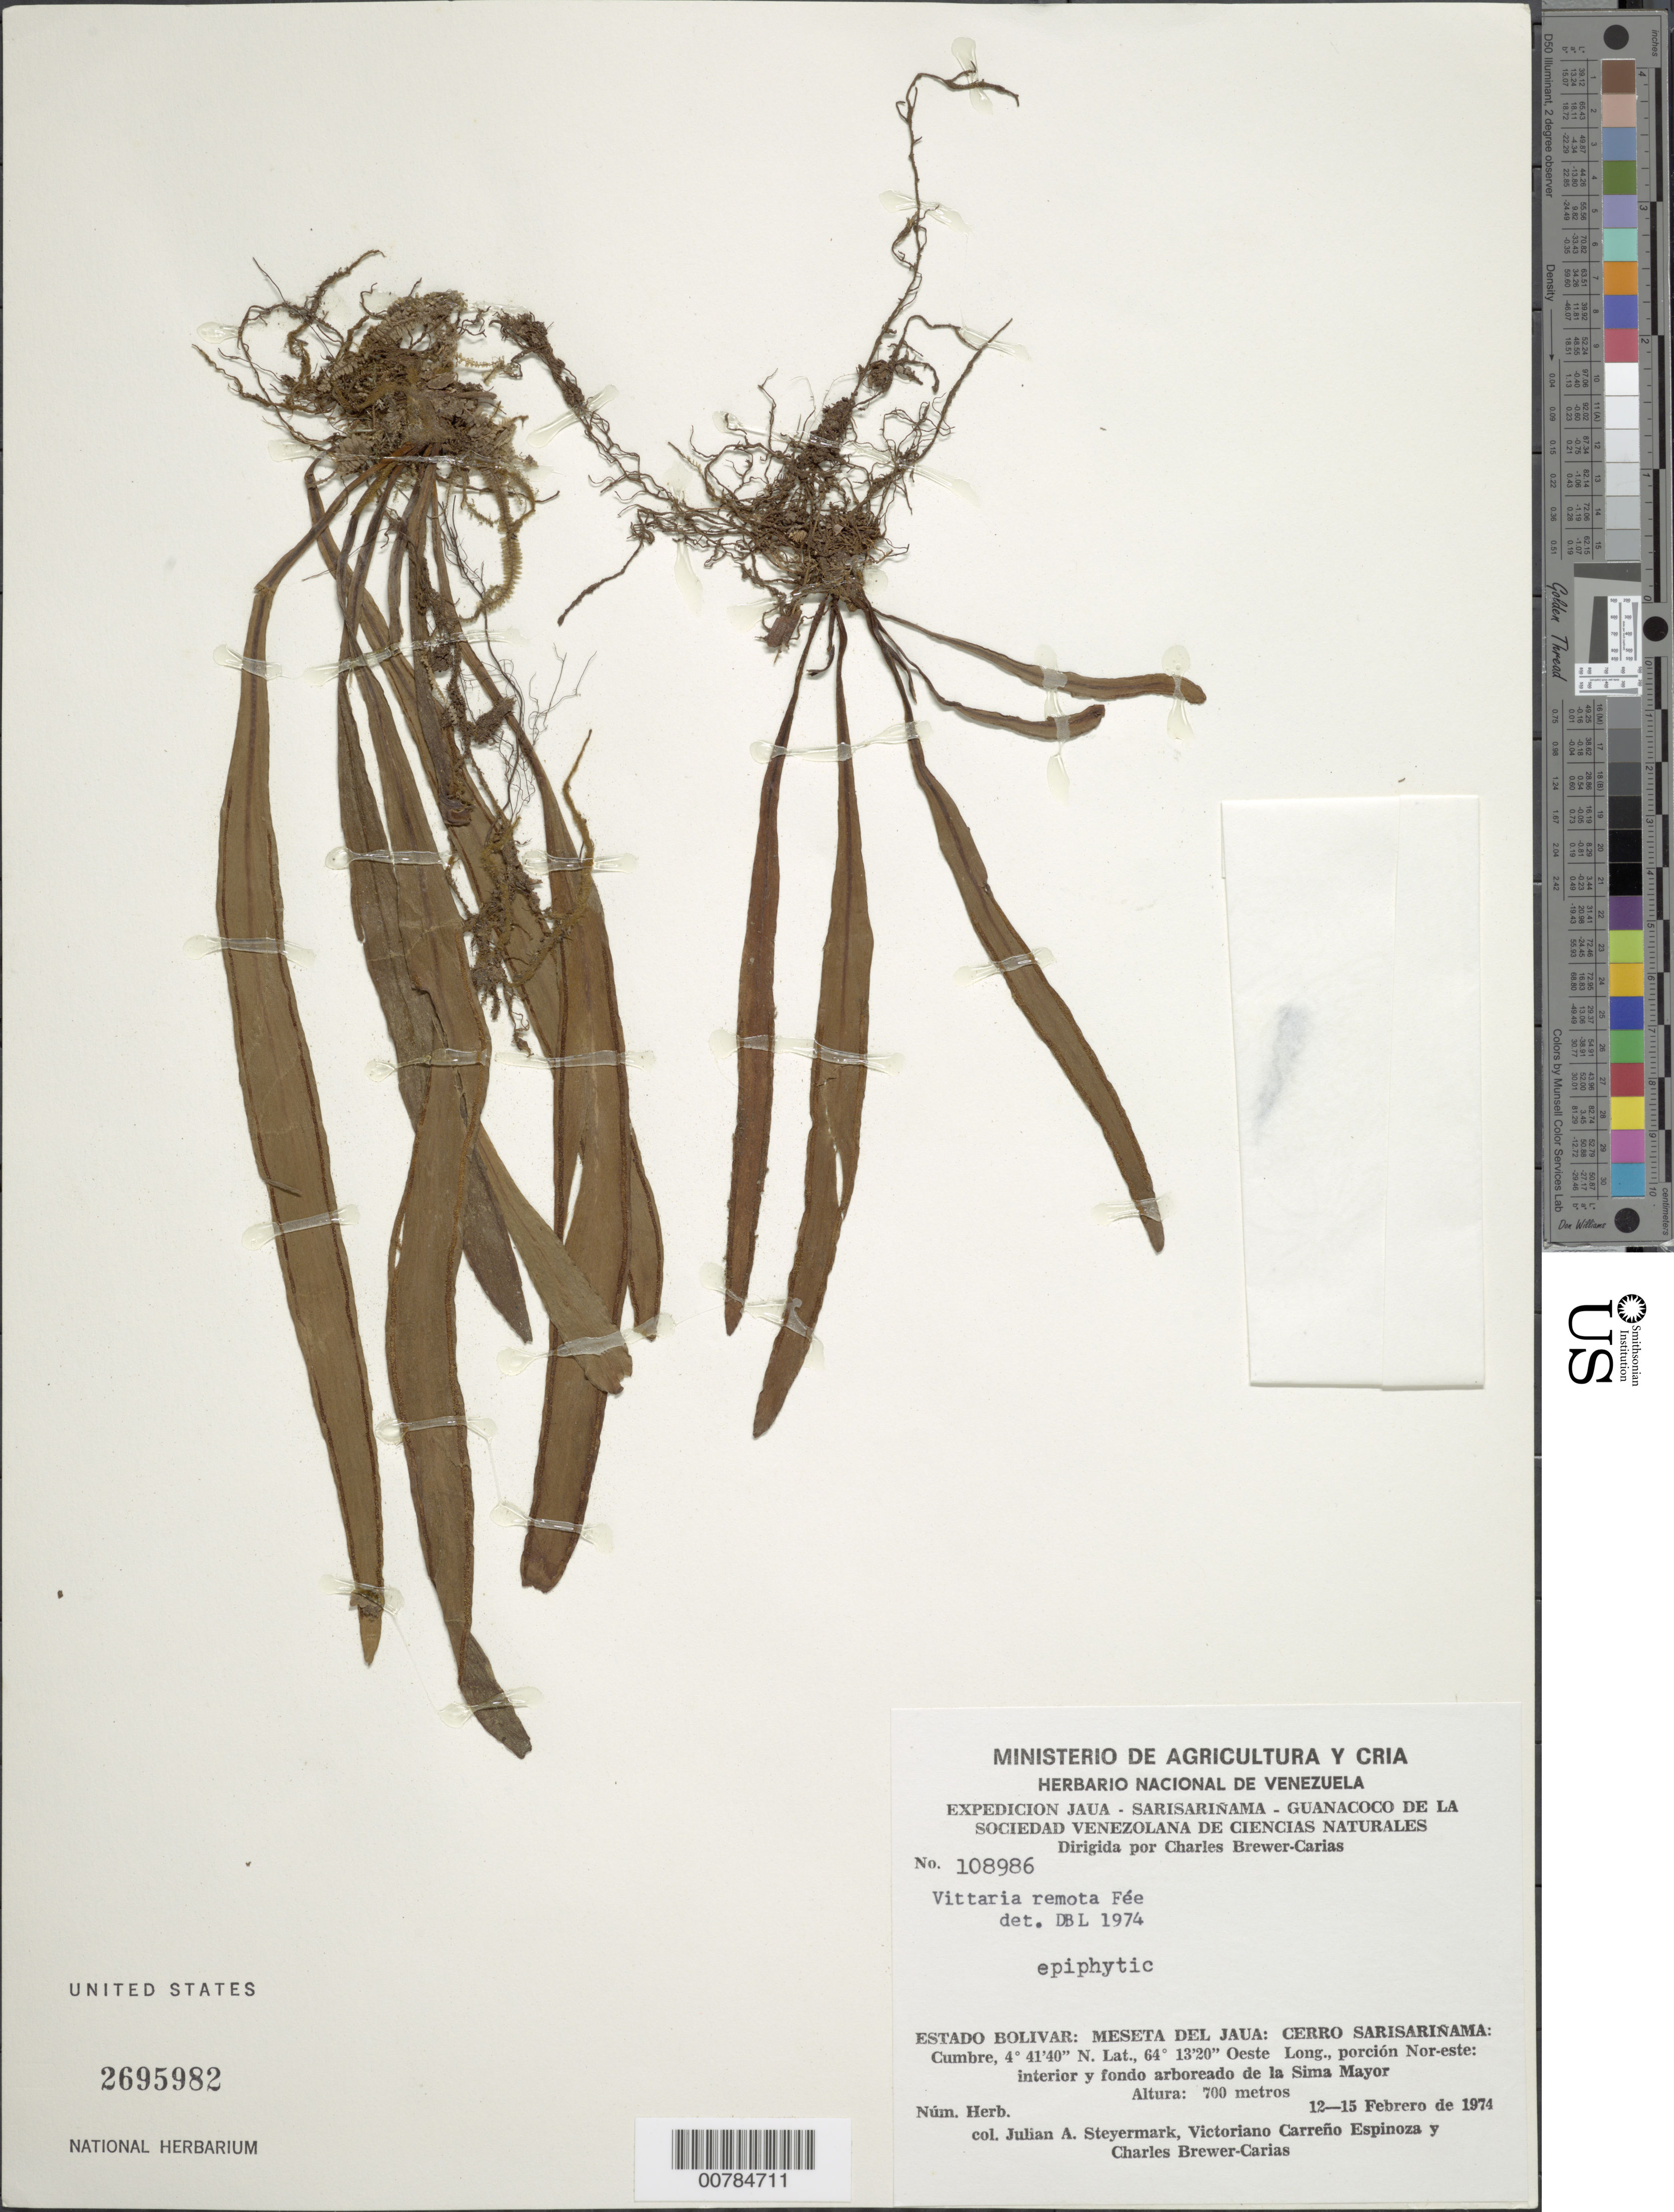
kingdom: Plantae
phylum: Tracheophyta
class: Polypodiopsida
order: Polypodiales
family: Pteridaceae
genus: Radiovittaria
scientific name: Radiovittaria remota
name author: (Fée) E.H. Crane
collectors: J. Steyermark, V. Carreño E. & C. Brewer-Carias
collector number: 108986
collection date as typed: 12-Feb-74 to 15-Feb-74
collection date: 1974-02-12/1974-02-15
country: Venezuela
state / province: Bolívar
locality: Meseta del Jaua: Cerro Sarisariñama; Sima Mayor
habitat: Cumbre; at base of sima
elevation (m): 700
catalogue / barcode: US 2695982